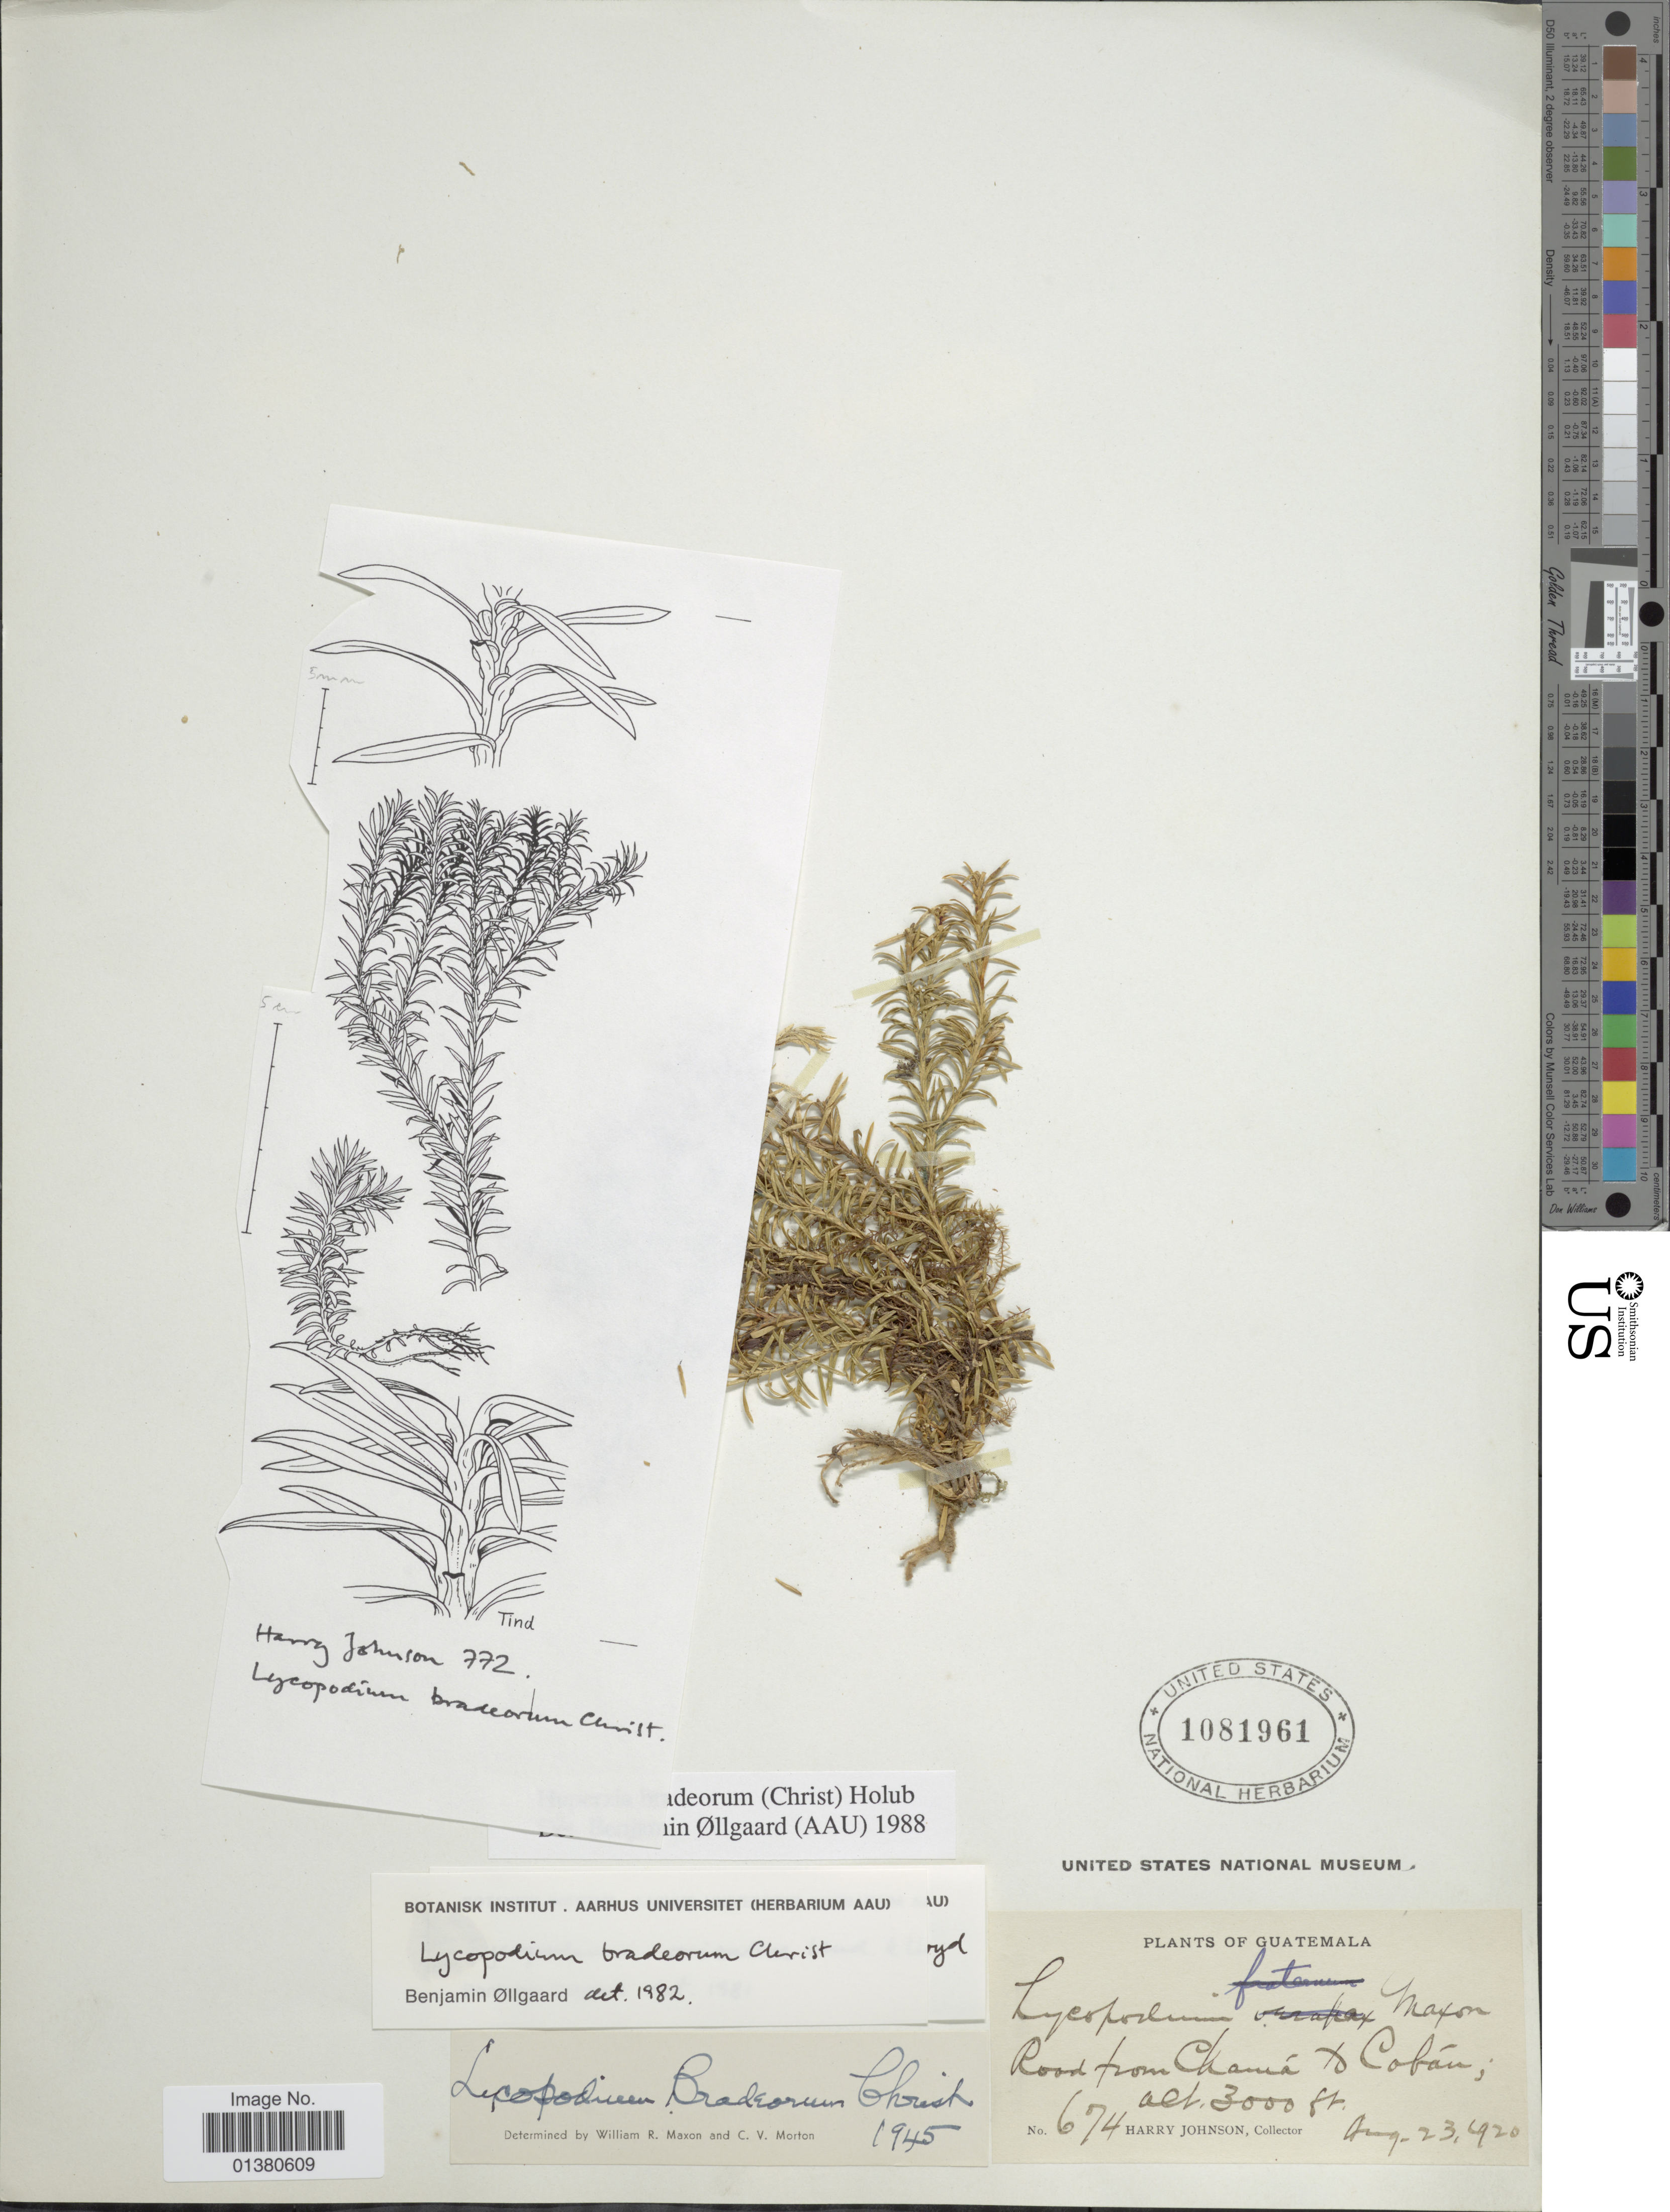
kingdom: Plantae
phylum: Tracheophyta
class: Lycopodiopsida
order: Lycopodiales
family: Lycopodiaceae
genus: Phlegmariurus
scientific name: Phlegmariurus bradeorum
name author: (Christ) B. Øllg.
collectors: H. Johnson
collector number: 674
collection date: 1920-08-23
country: Guatemala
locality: Road from Chama to Cobán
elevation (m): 914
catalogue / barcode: US 1081961